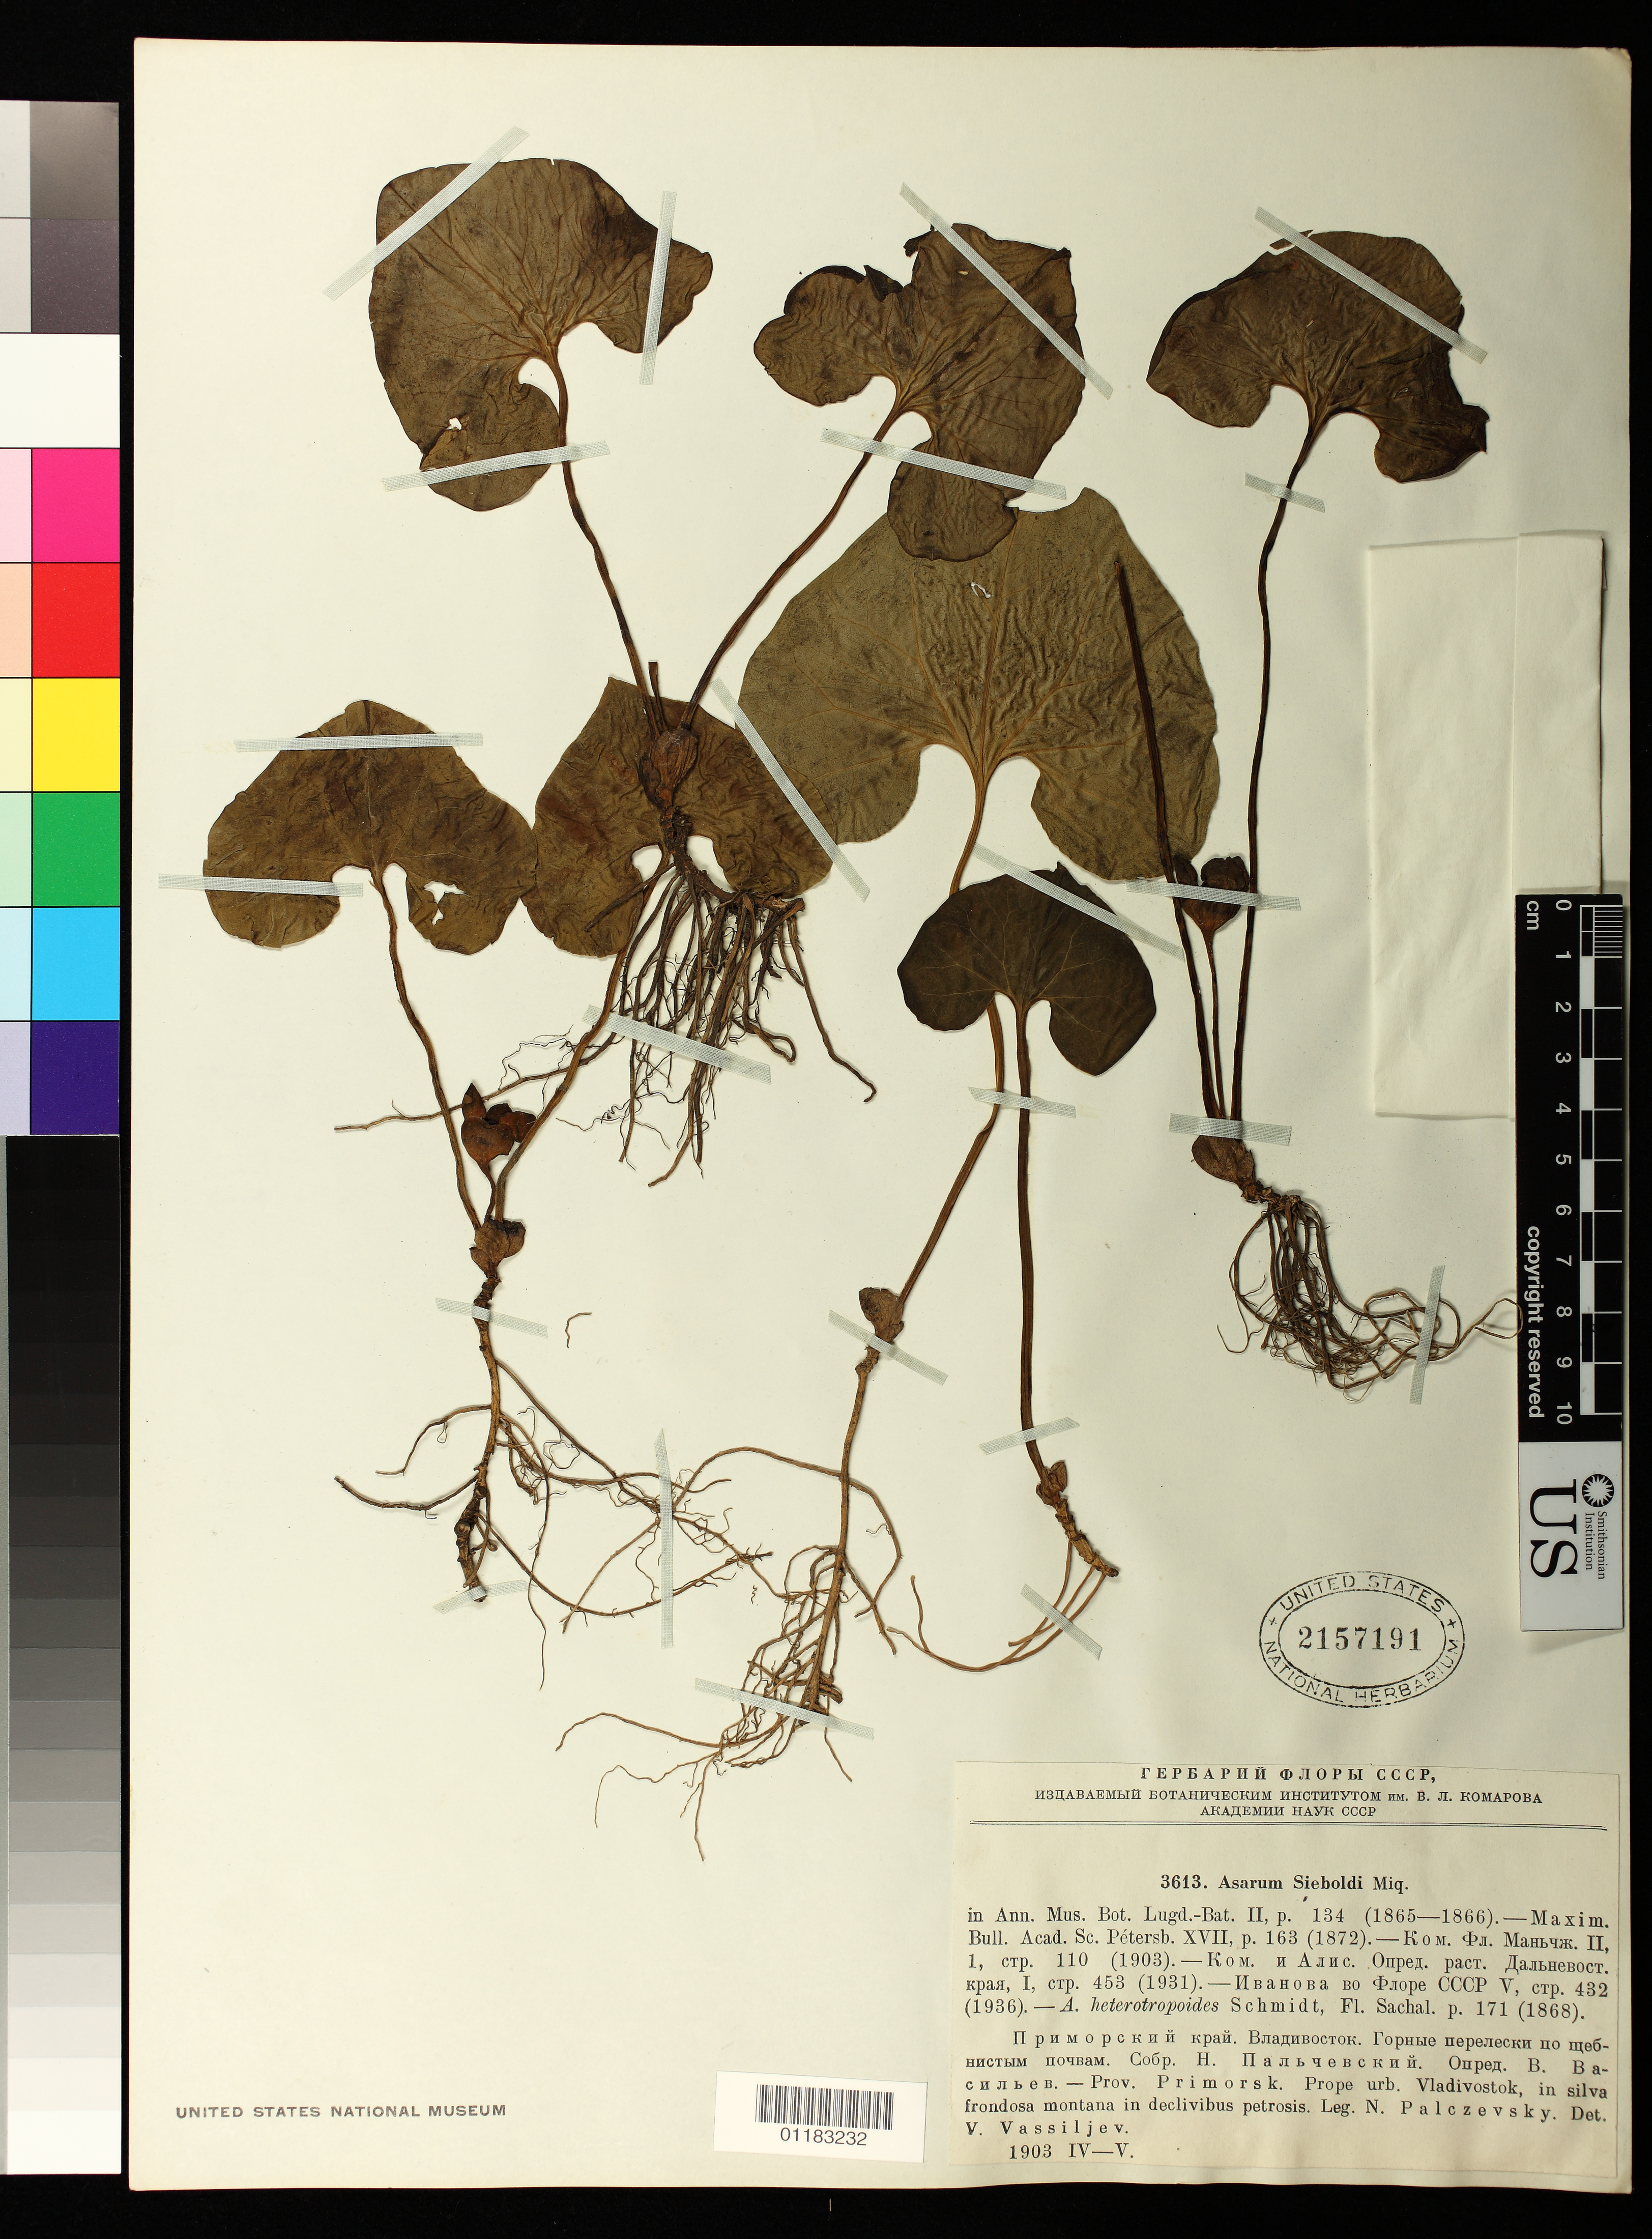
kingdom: Plantae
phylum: Tracheophyta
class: Magnoliopsida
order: Piperales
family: Aristolochiaceae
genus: Asarum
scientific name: Asarum sieboldii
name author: Miq.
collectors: N. Palczevsky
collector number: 3613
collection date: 1903-06-05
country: Russian Federation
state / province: Primorsky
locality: Vladivostok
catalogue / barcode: US 2157191